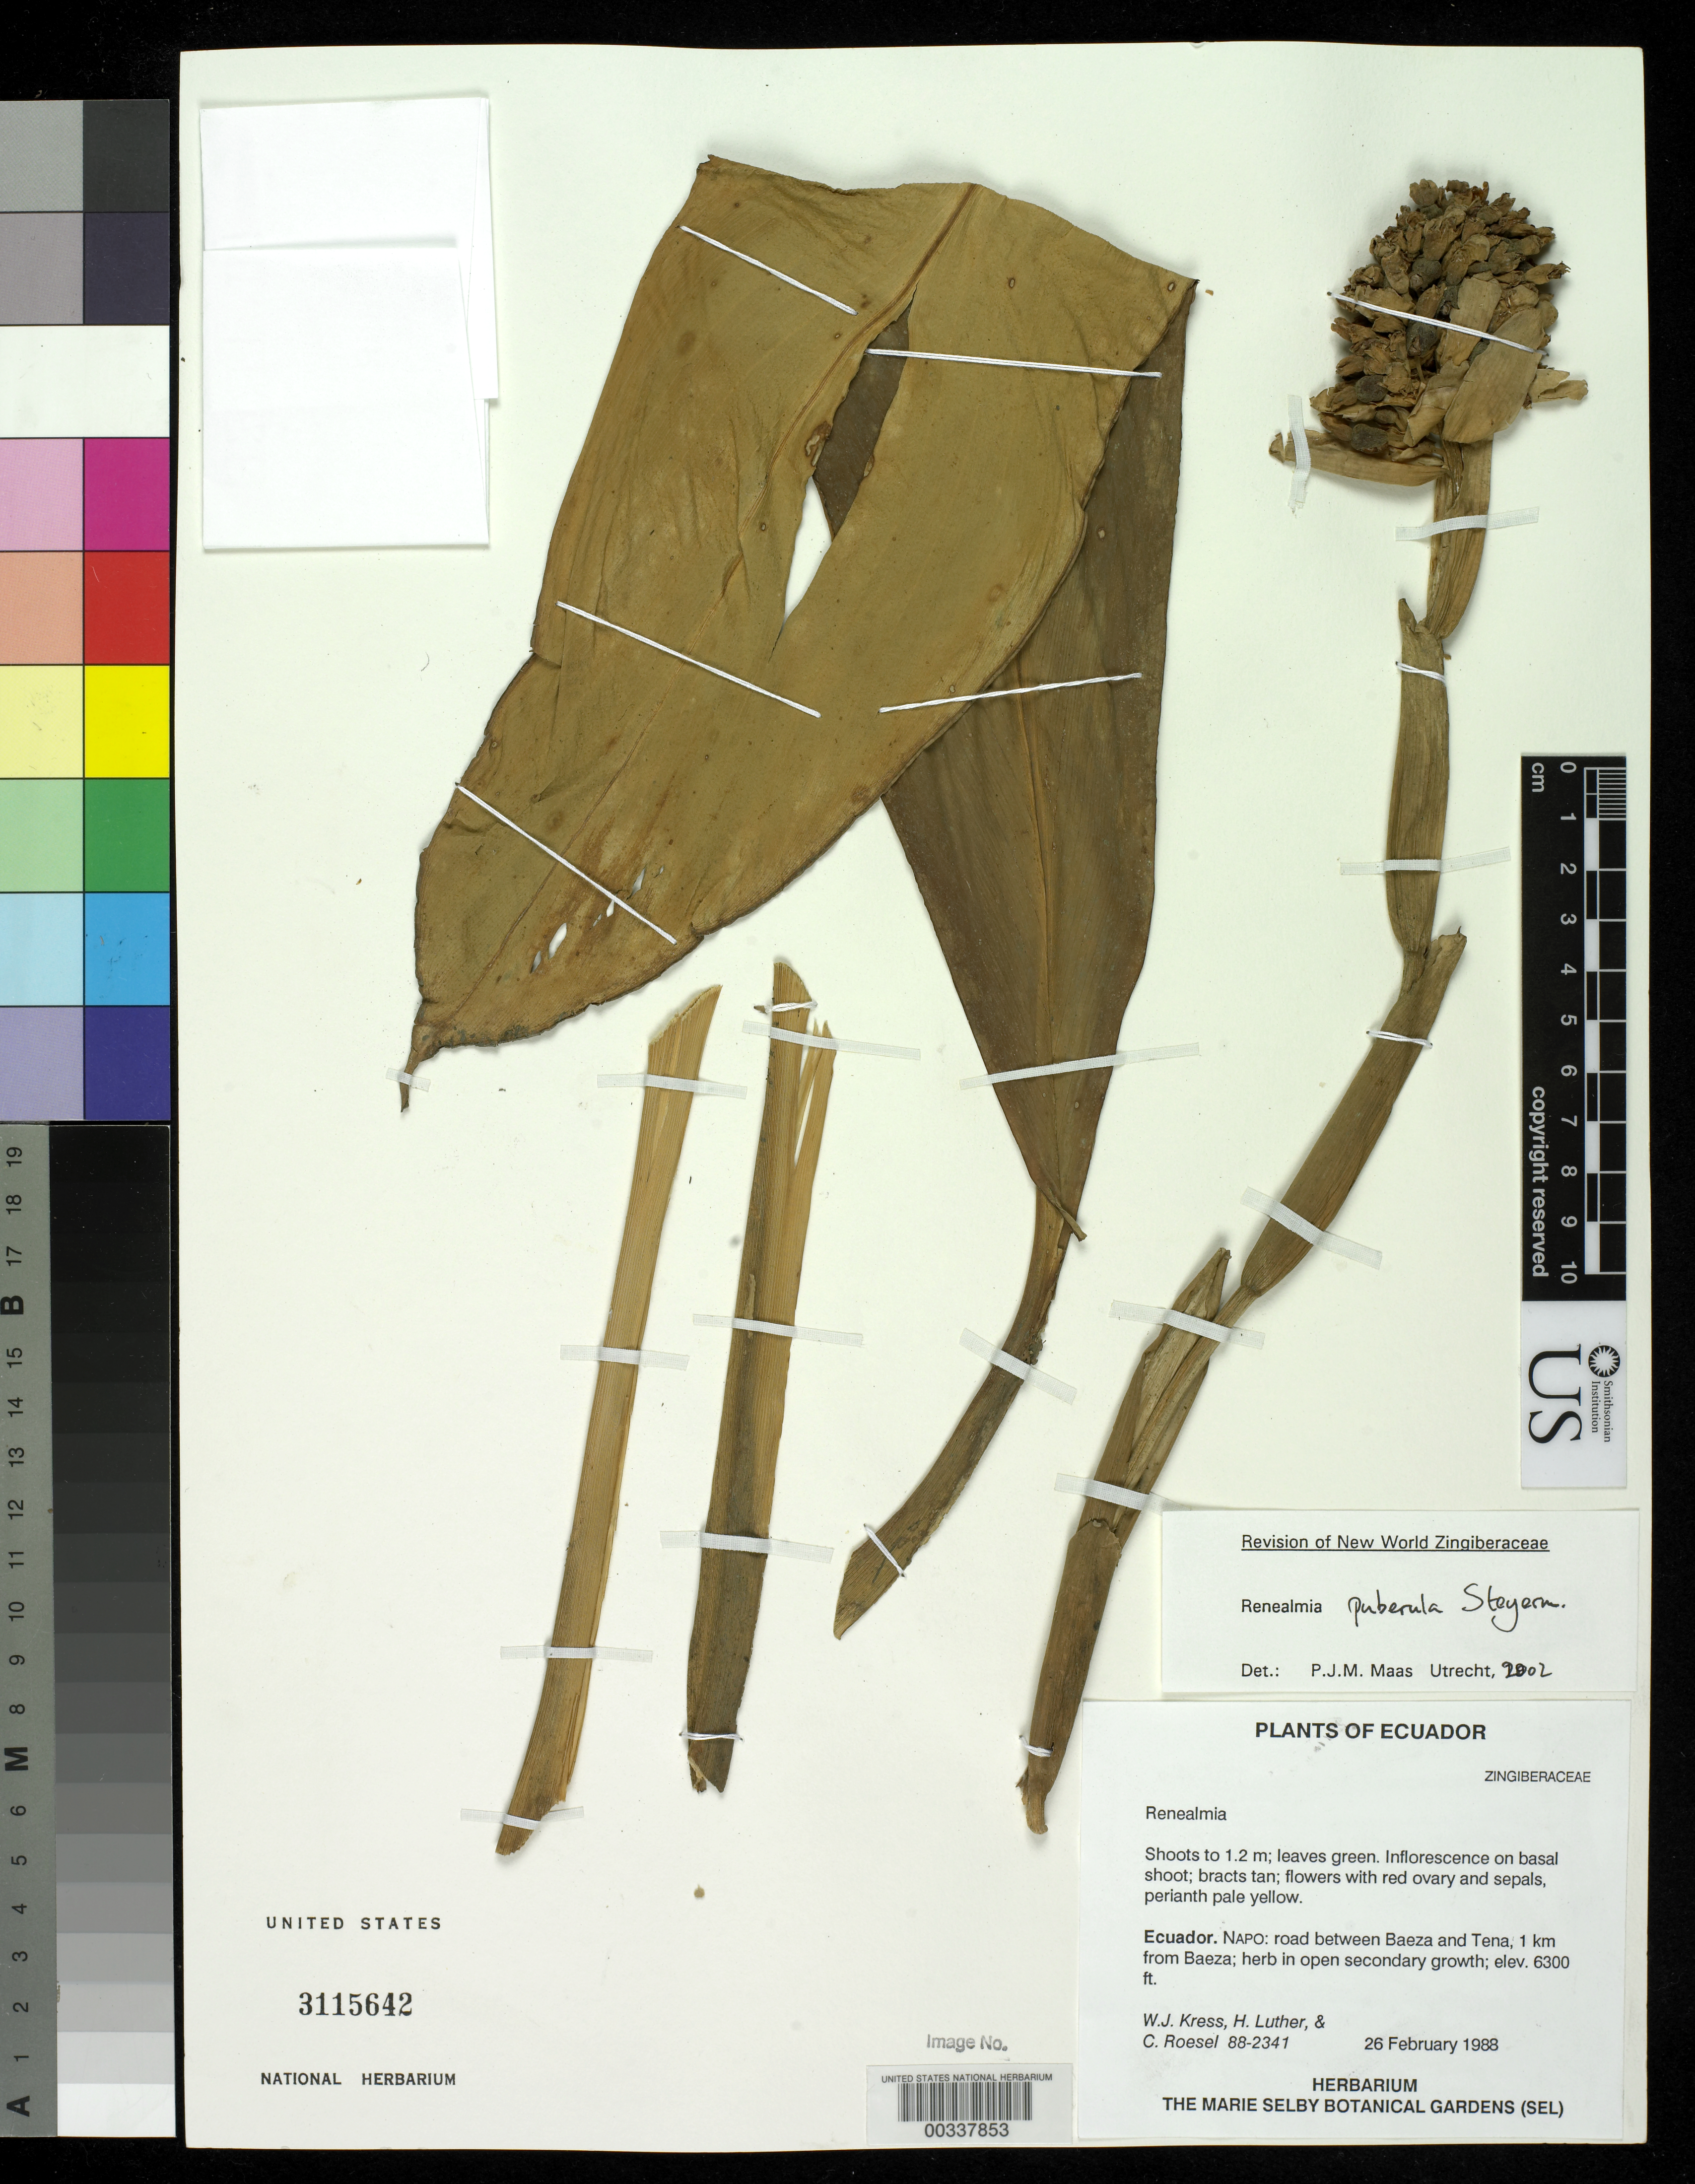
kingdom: Plantae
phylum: Tracheophyta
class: Liliopsida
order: Zingiberales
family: Zingiberaceae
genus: Renealmia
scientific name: Renealmia puberula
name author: Steyerm.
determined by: Maas, Paul J. M.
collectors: W. J. Kress, Harry E. Luther & C. S. Roesel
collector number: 88-2341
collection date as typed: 26 Feb 1988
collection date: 1988-02-26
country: Ecuador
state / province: Napo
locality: Road between baeza and Tena, 1 km from Baeza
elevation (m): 1920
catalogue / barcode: US 3115642